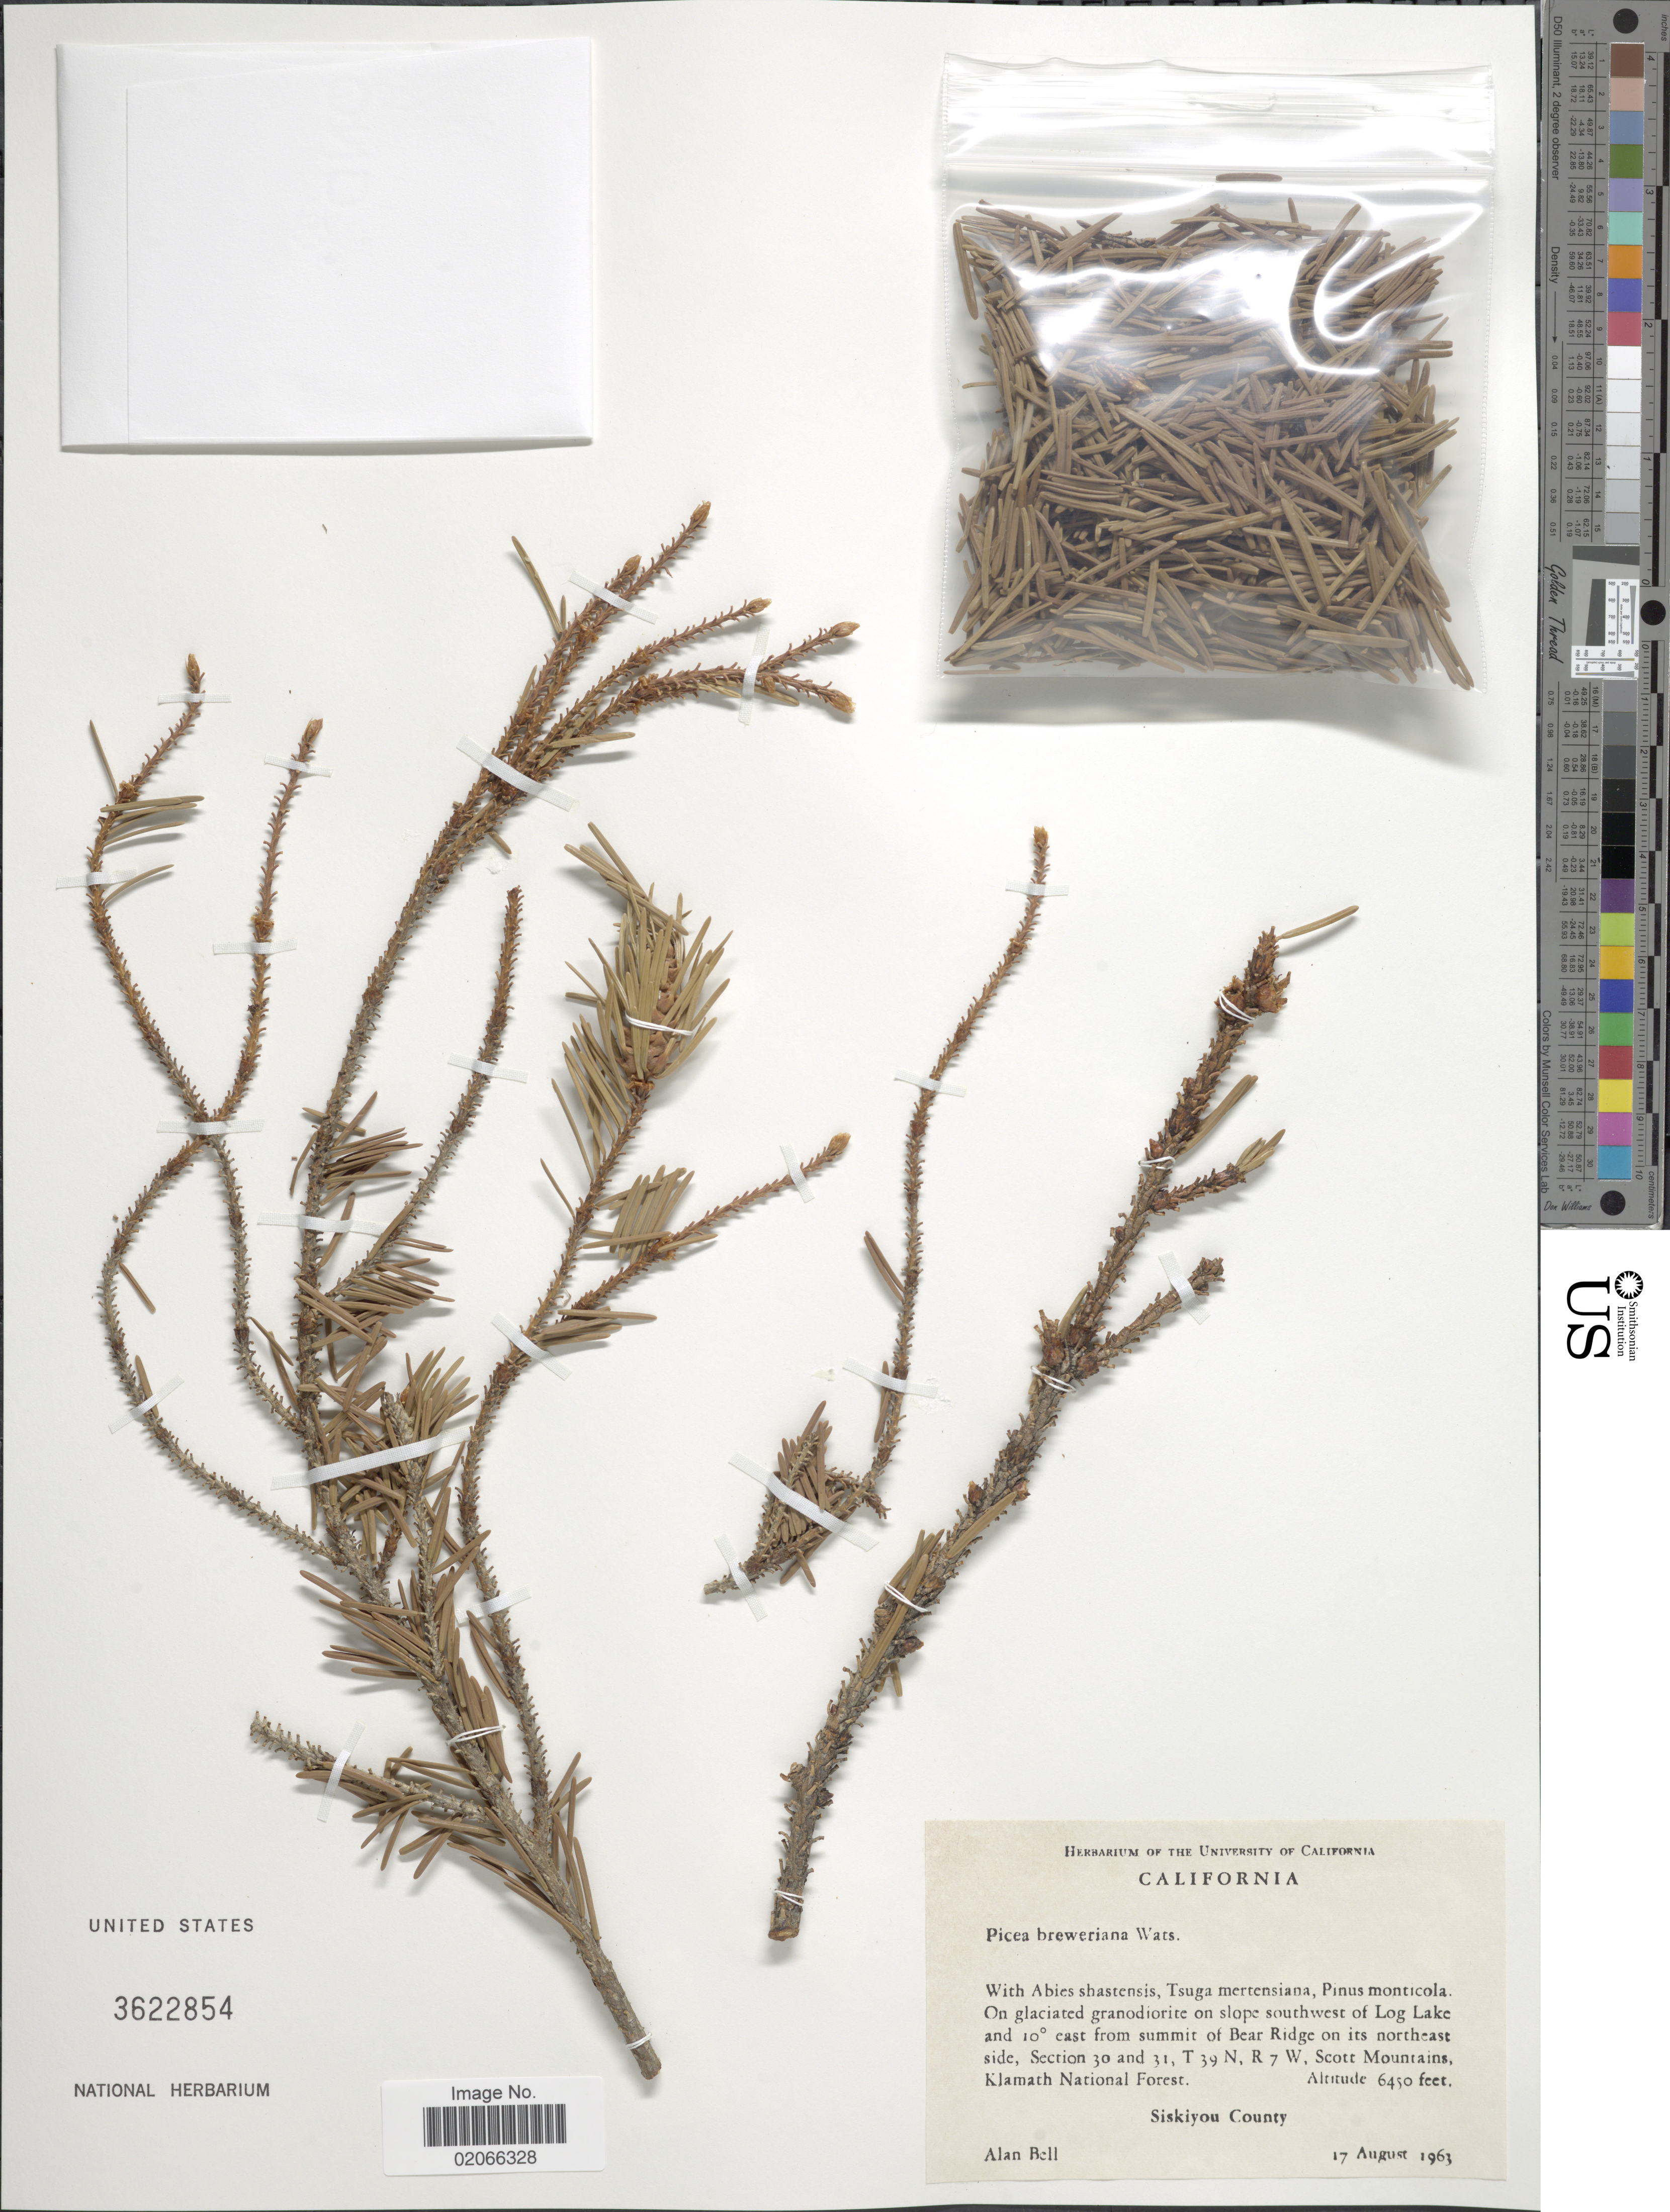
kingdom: Plantae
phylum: Tracheophyta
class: Pinopsida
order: Pinales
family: Pinaceae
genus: Picea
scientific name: Picea breweriana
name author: S. Watson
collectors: A. Bell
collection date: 1963-08-17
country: United States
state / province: California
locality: On slope southwest of Log Lake and 10° east from summit of Bear Ridge on its northeast side, Section 30 and 31, T39N, R7W, Scott Mountains, Klamath National Forest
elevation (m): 1966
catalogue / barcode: US 3622854